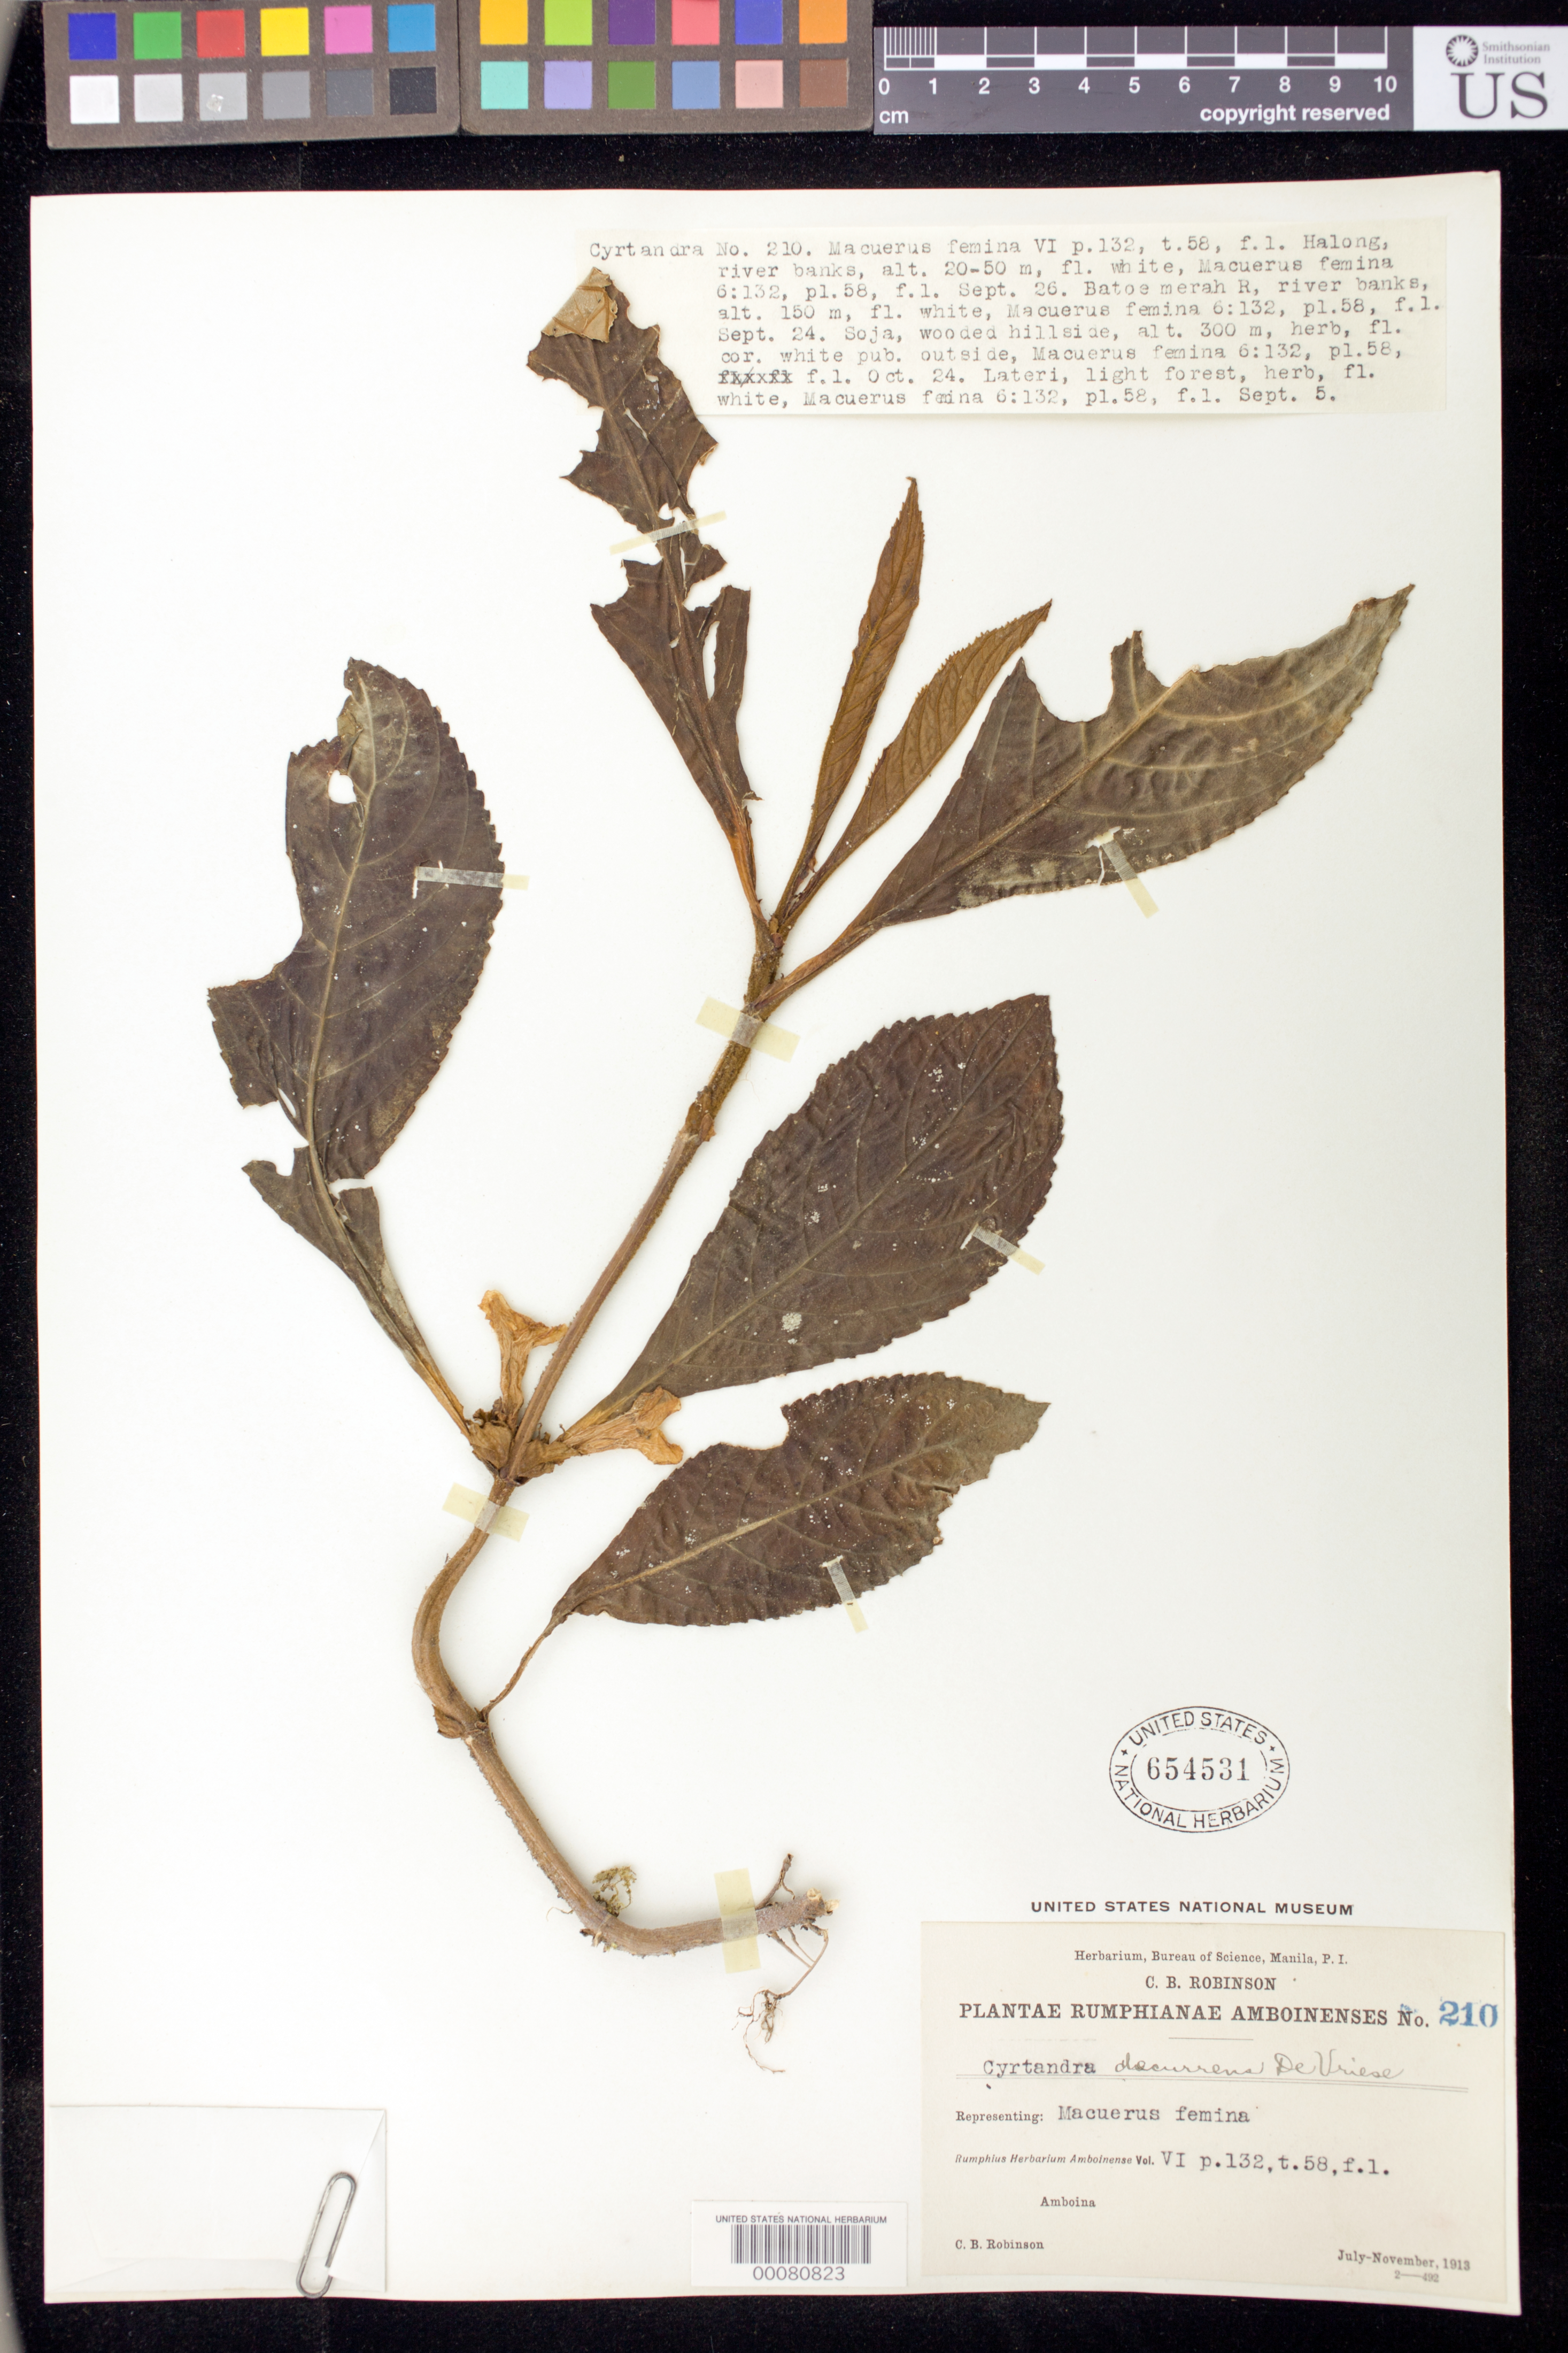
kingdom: Plantae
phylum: Tracheophyta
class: Magnoliopsida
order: Lamiales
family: Gesneriaceae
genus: Cyrtandra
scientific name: Cyrtandra decurrens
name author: Blume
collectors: C. Robinson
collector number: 210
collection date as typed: Jul-Nov 1913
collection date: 1913-07/1913-11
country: Indonesia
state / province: Maluku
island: Amboina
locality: Amboina,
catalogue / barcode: US 654531